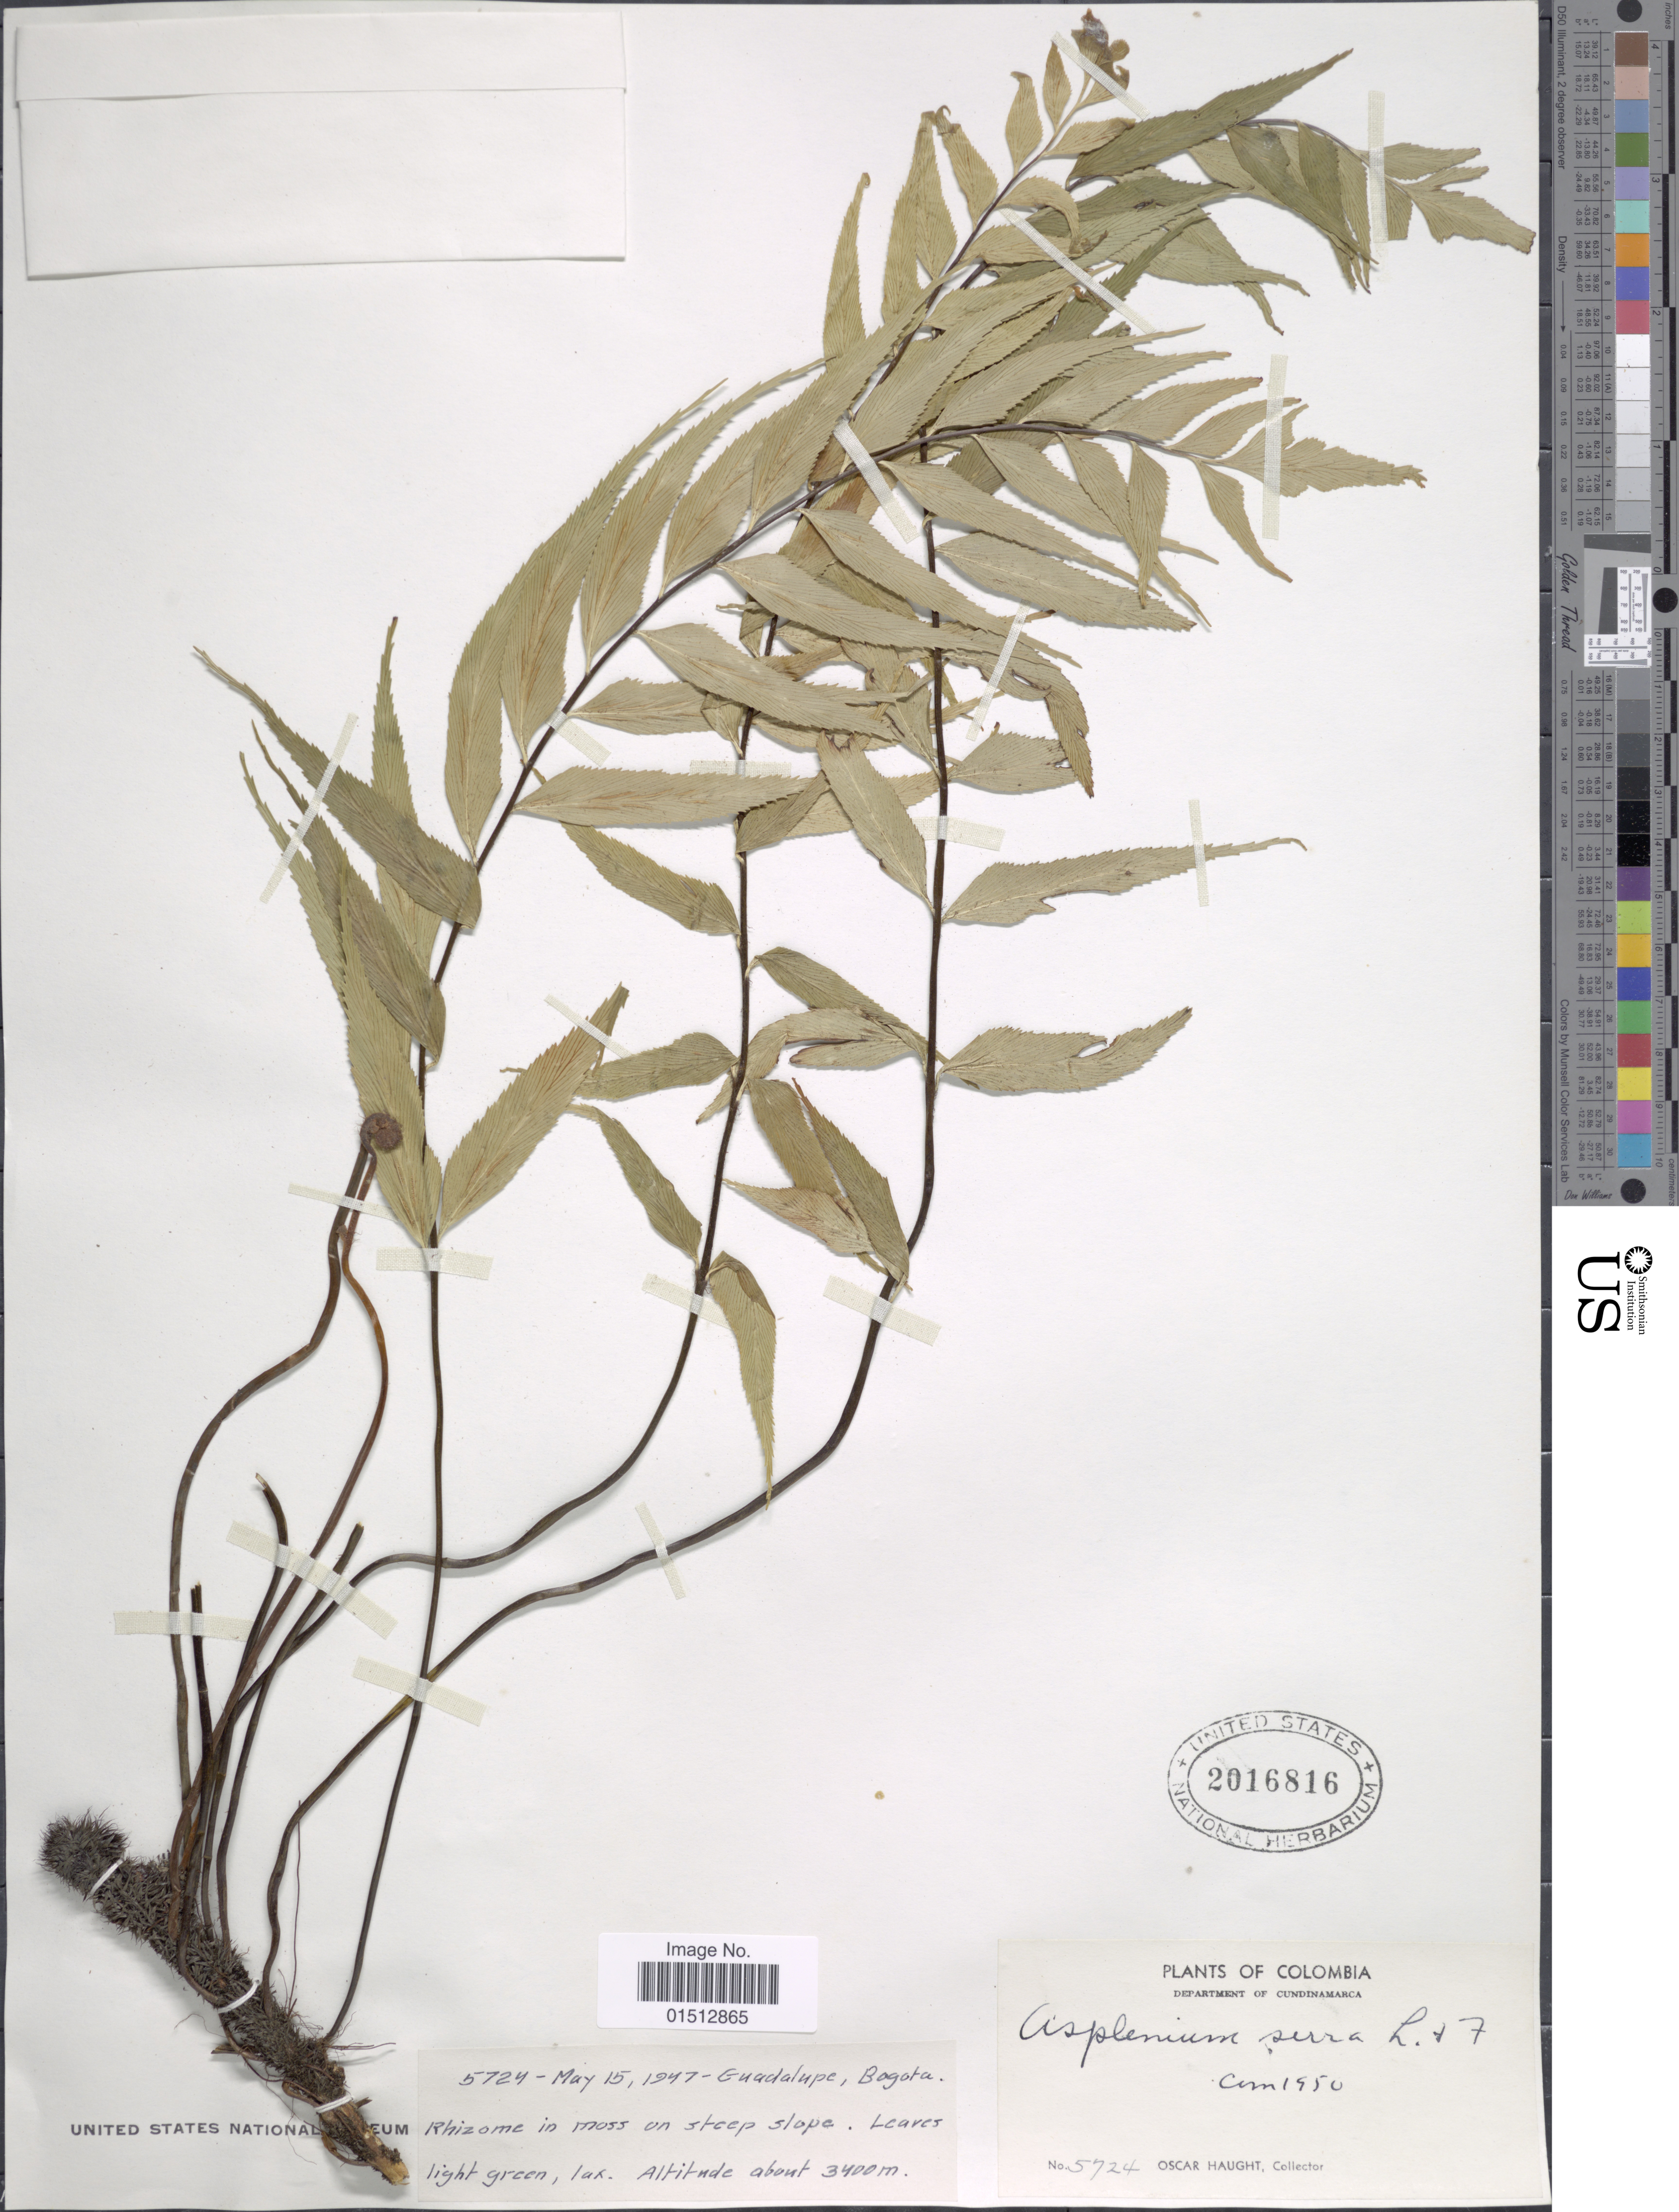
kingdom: Plantae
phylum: Tracheophyta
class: Polypodiopsida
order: Polypodiales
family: Aspleniaceae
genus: Asplenium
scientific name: Asplenium serra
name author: Langsd. & Fisch.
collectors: O. L. Haught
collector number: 5724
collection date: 1947-05-15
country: Colombia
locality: Colombia. Guadalupe, Bogota, Department of Cundinamarca.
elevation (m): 3400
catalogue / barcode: US 2016816